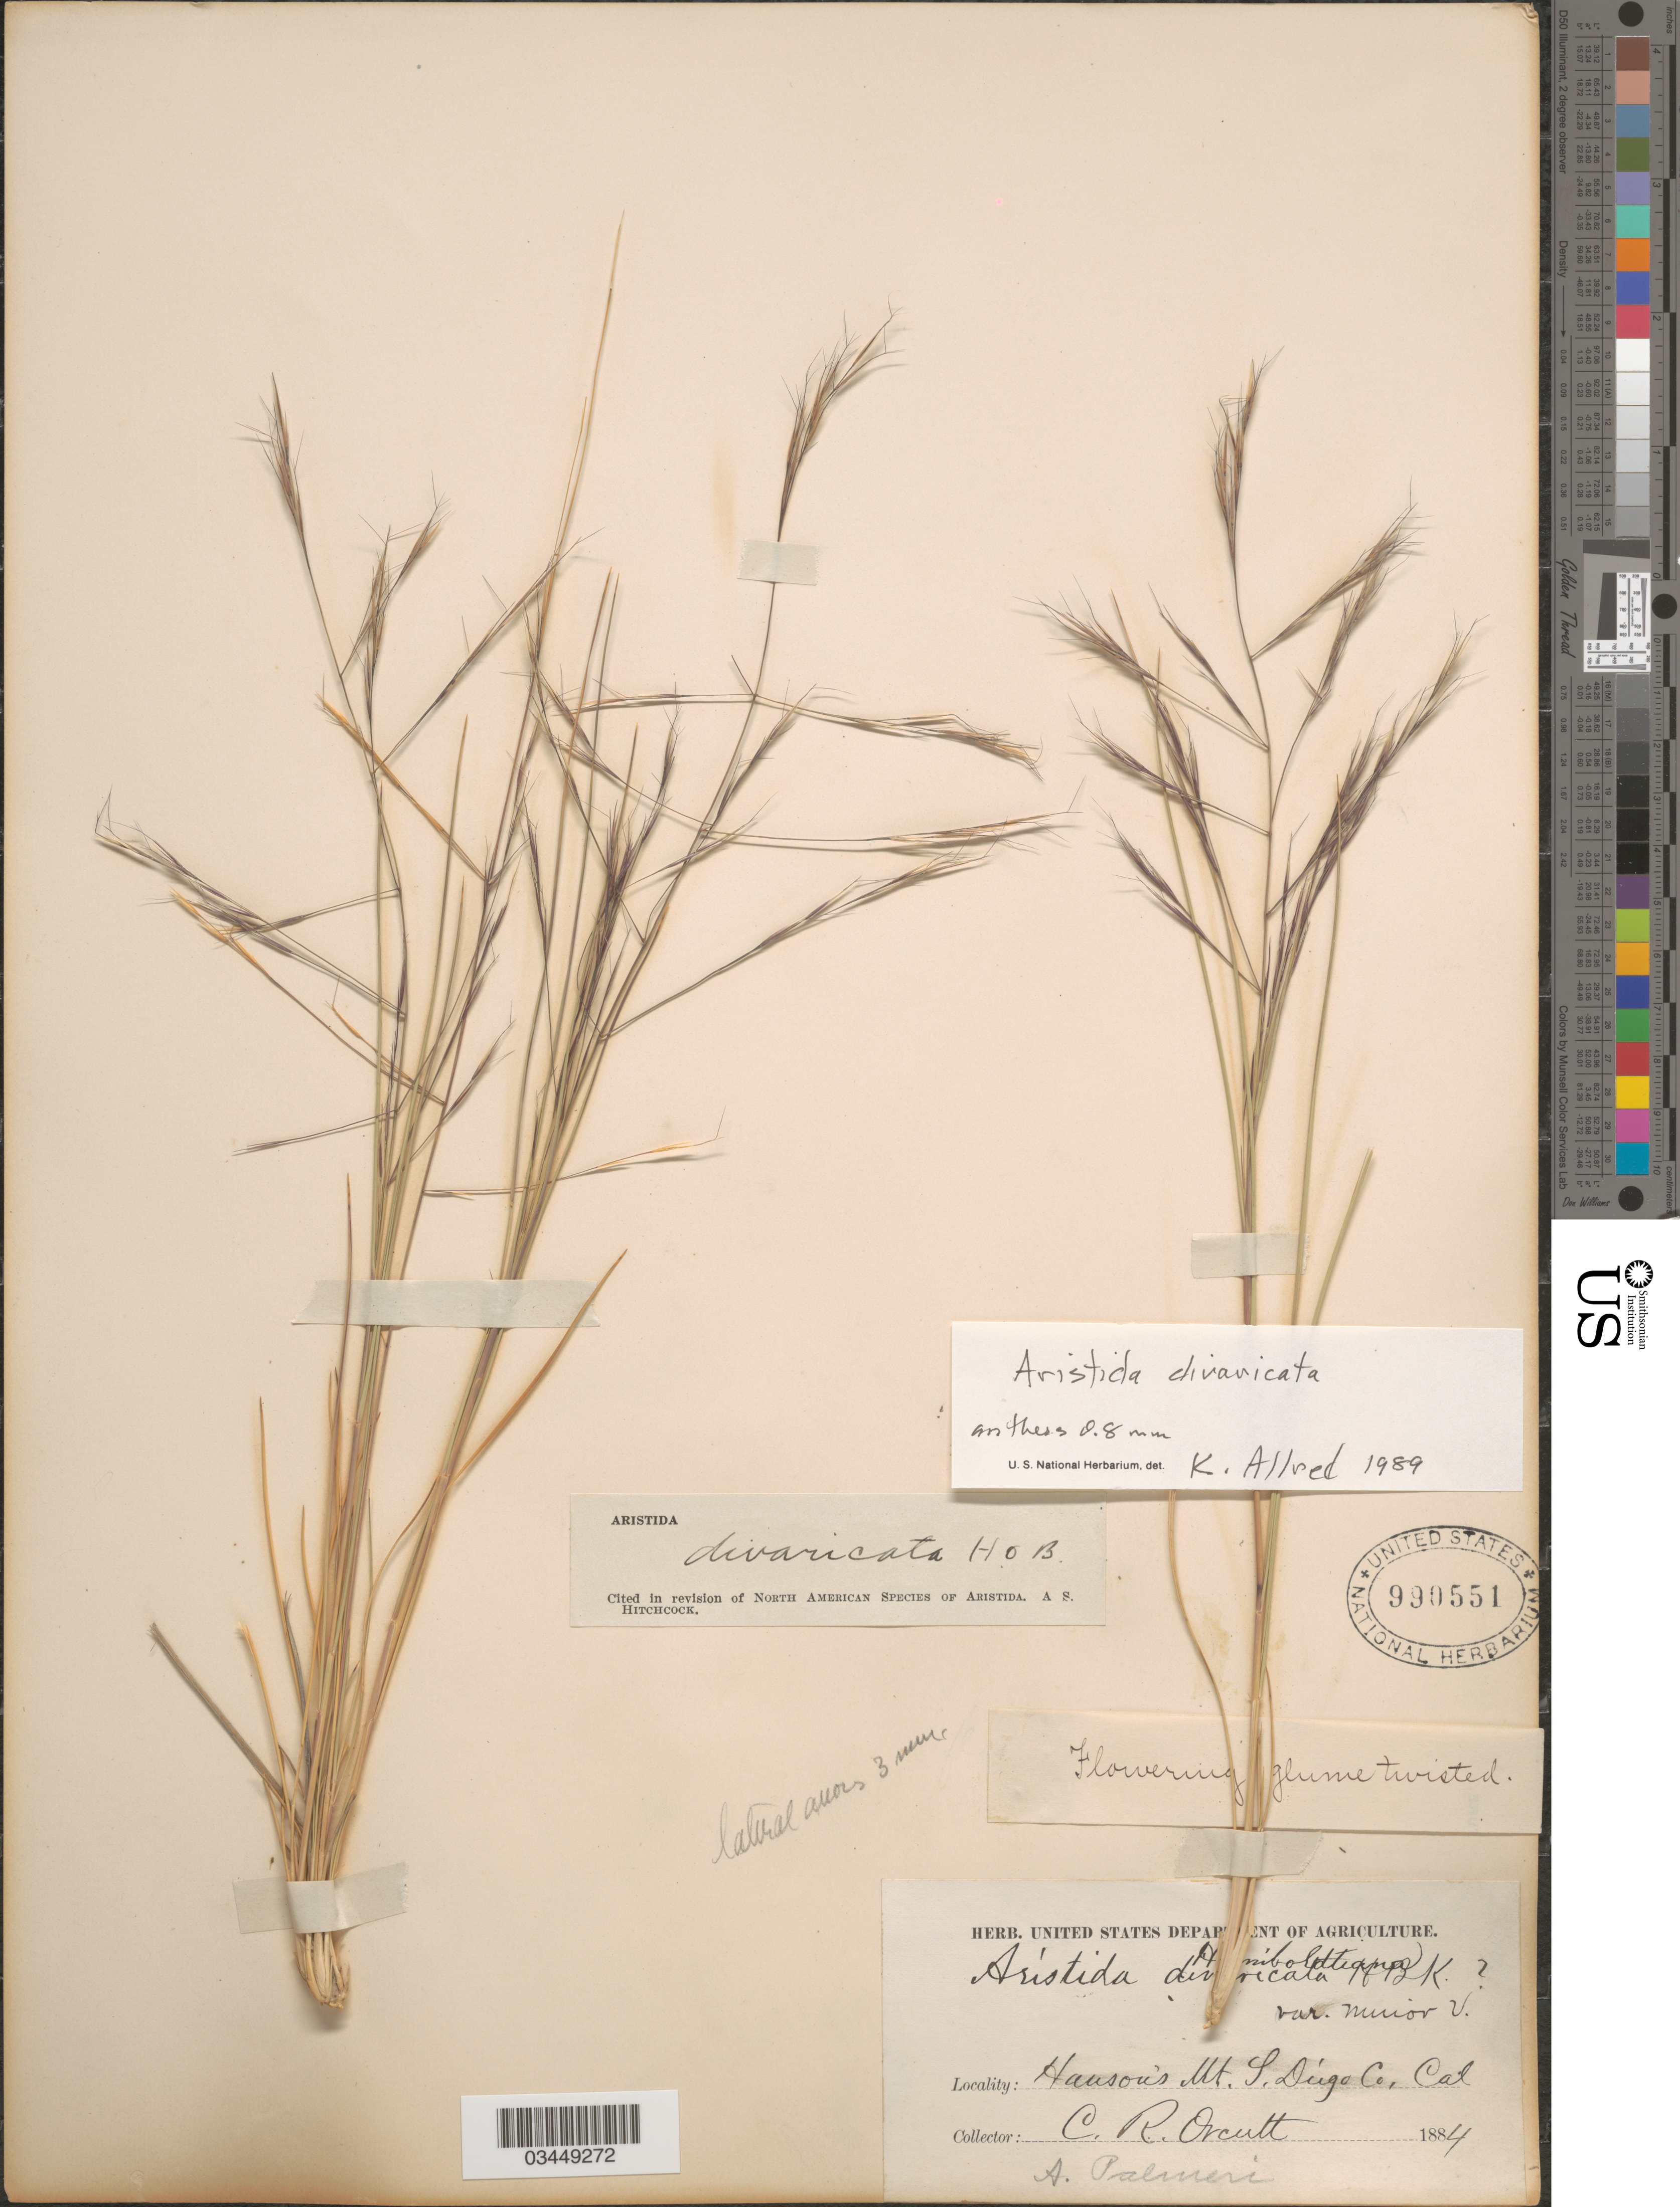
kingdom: Plantae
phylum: Tracheophyta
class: Liliopsida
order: Poales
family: Poaceae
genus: Aristida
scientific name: Aristida divaricata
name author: Humb. & Bonpl. ex Willd.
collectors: C. R. Orcutt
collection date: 1884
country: United States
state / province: California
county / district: San Diego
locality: Hanson's Mt. S. Diego Co.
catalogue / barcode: US 990551